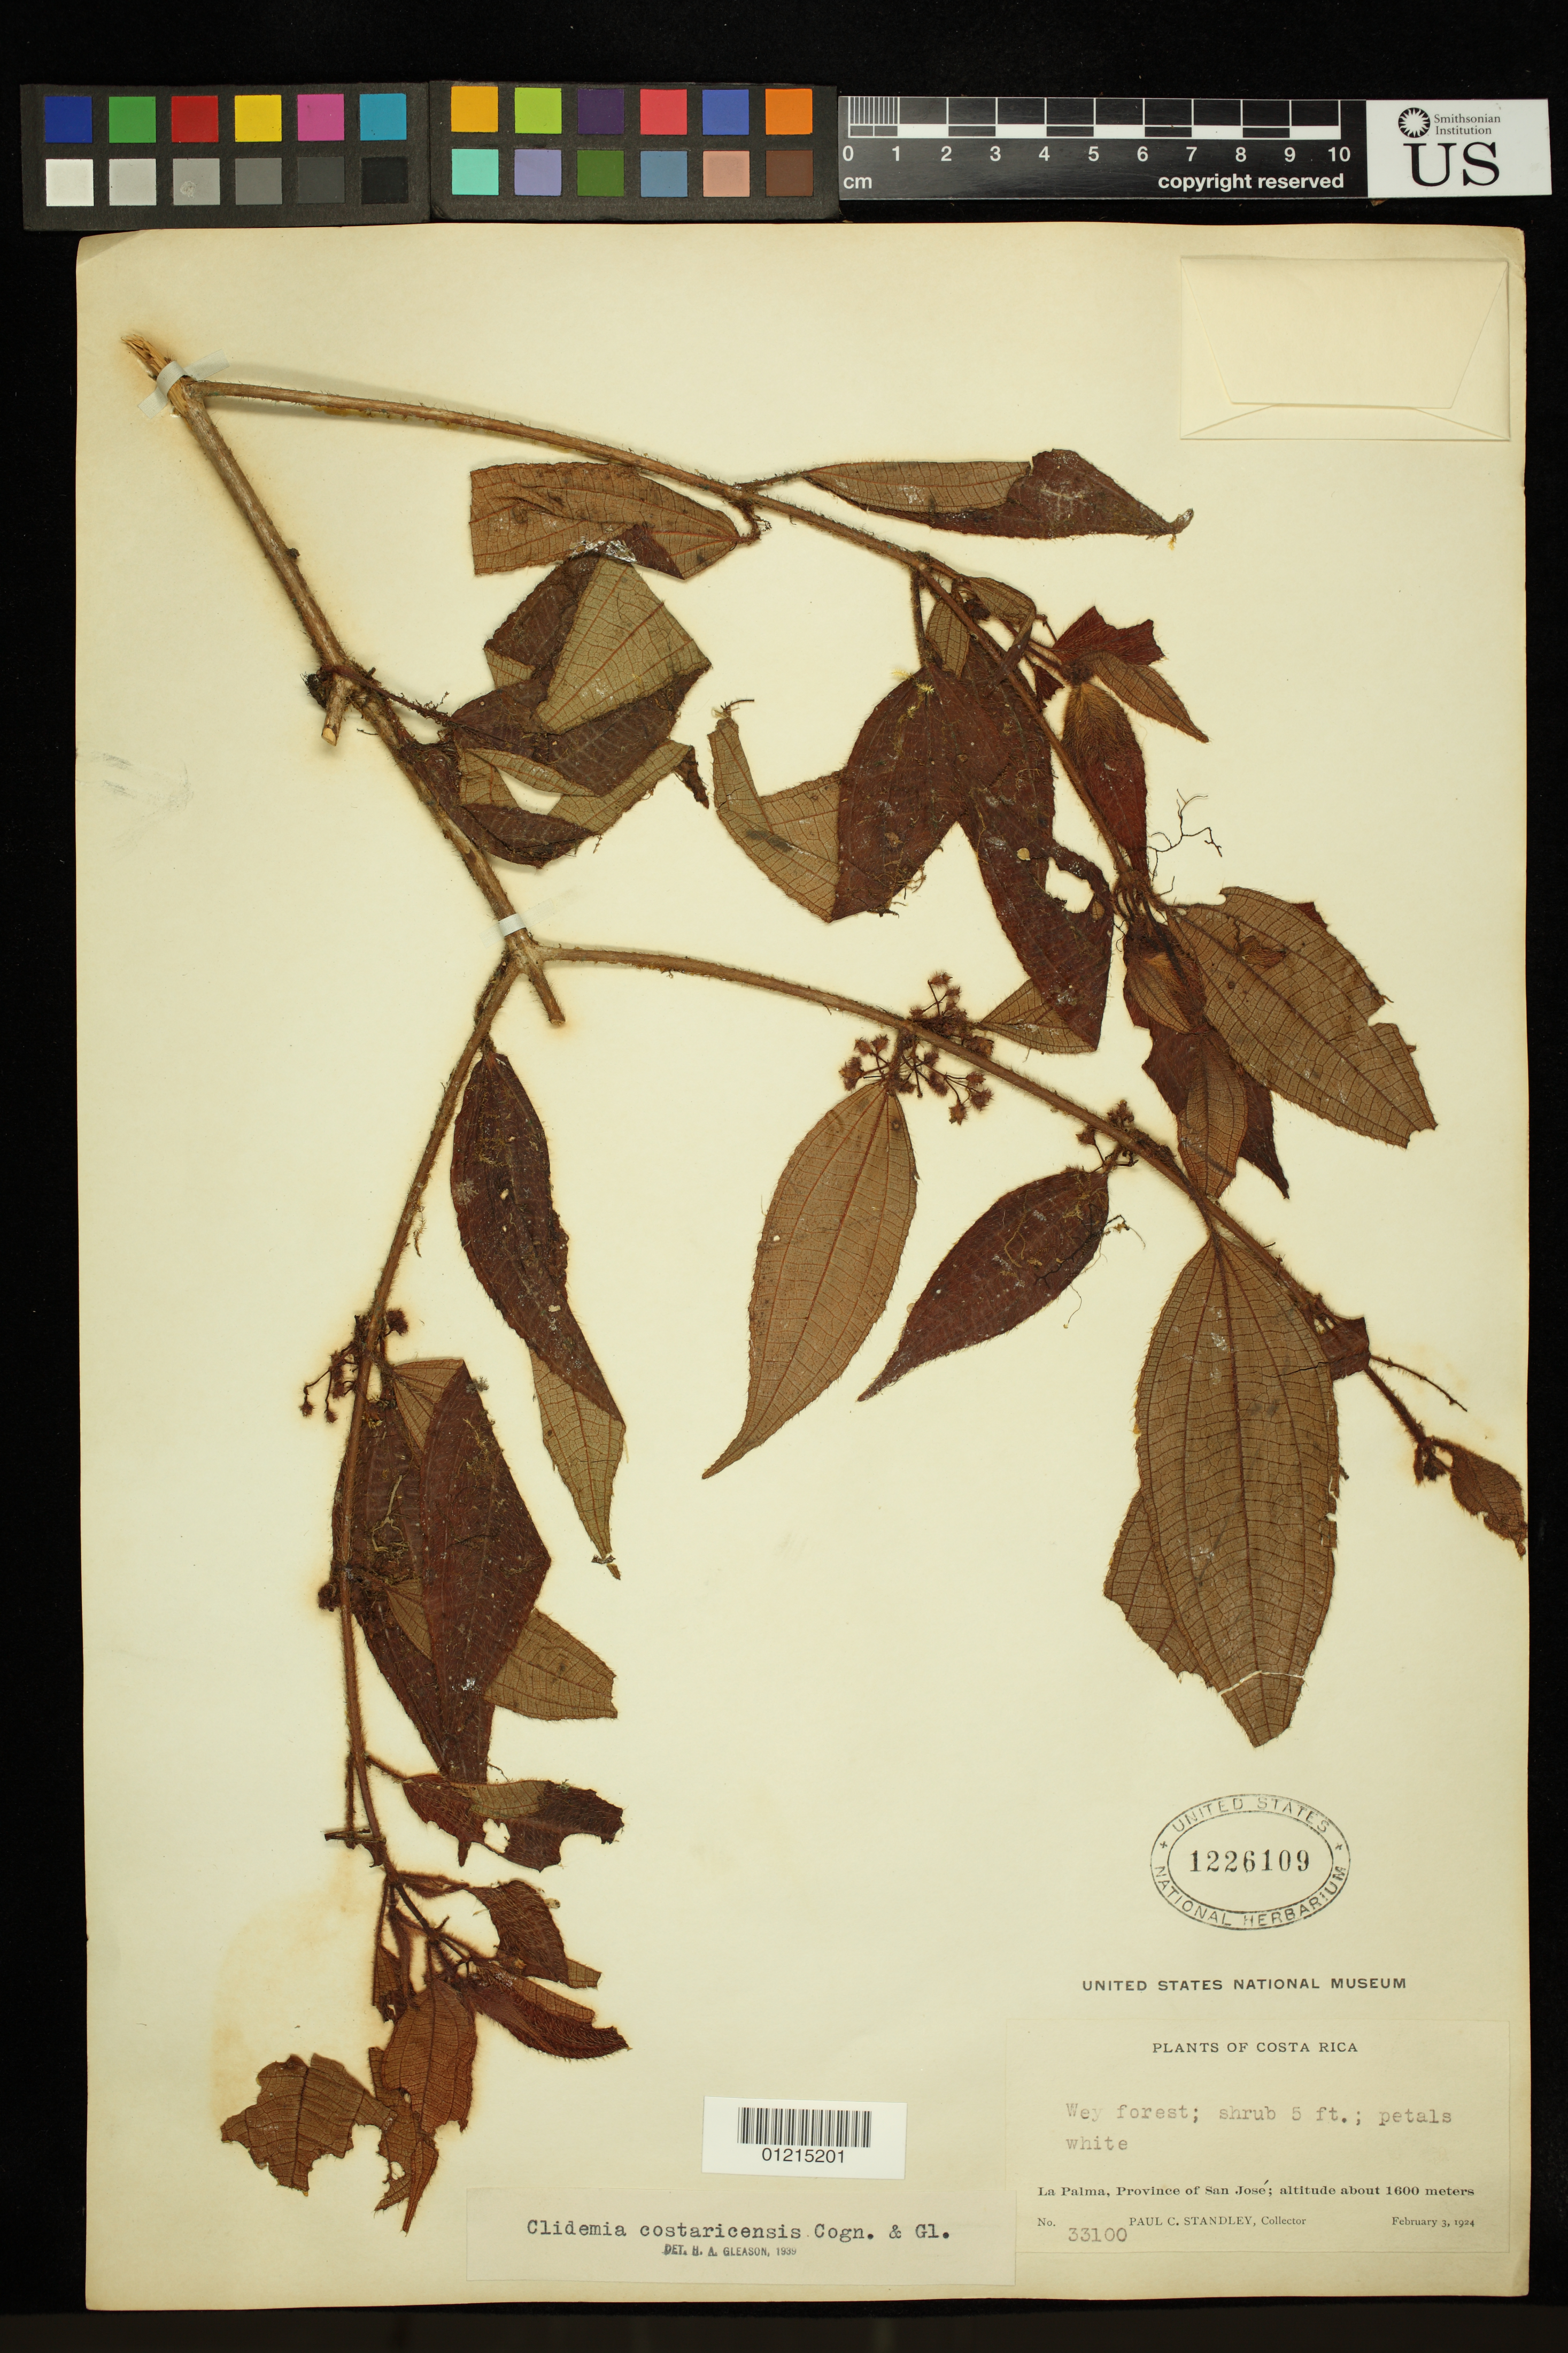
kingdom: Plantae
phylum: Tracheophyta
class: Magnoliopsida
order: Myrtales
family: Melastomataceae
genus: Clidemia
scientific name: Clidemia costaricensis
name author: Cogn. & Gleason in Gleason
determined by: Gleason, H. A.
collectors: P. C. Standley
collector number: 33100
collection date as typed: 03 Feb 1924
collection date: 1924-02-03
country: Costa Rica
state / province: San José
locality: La Palma.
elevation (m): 1600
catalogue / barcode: US 1226109